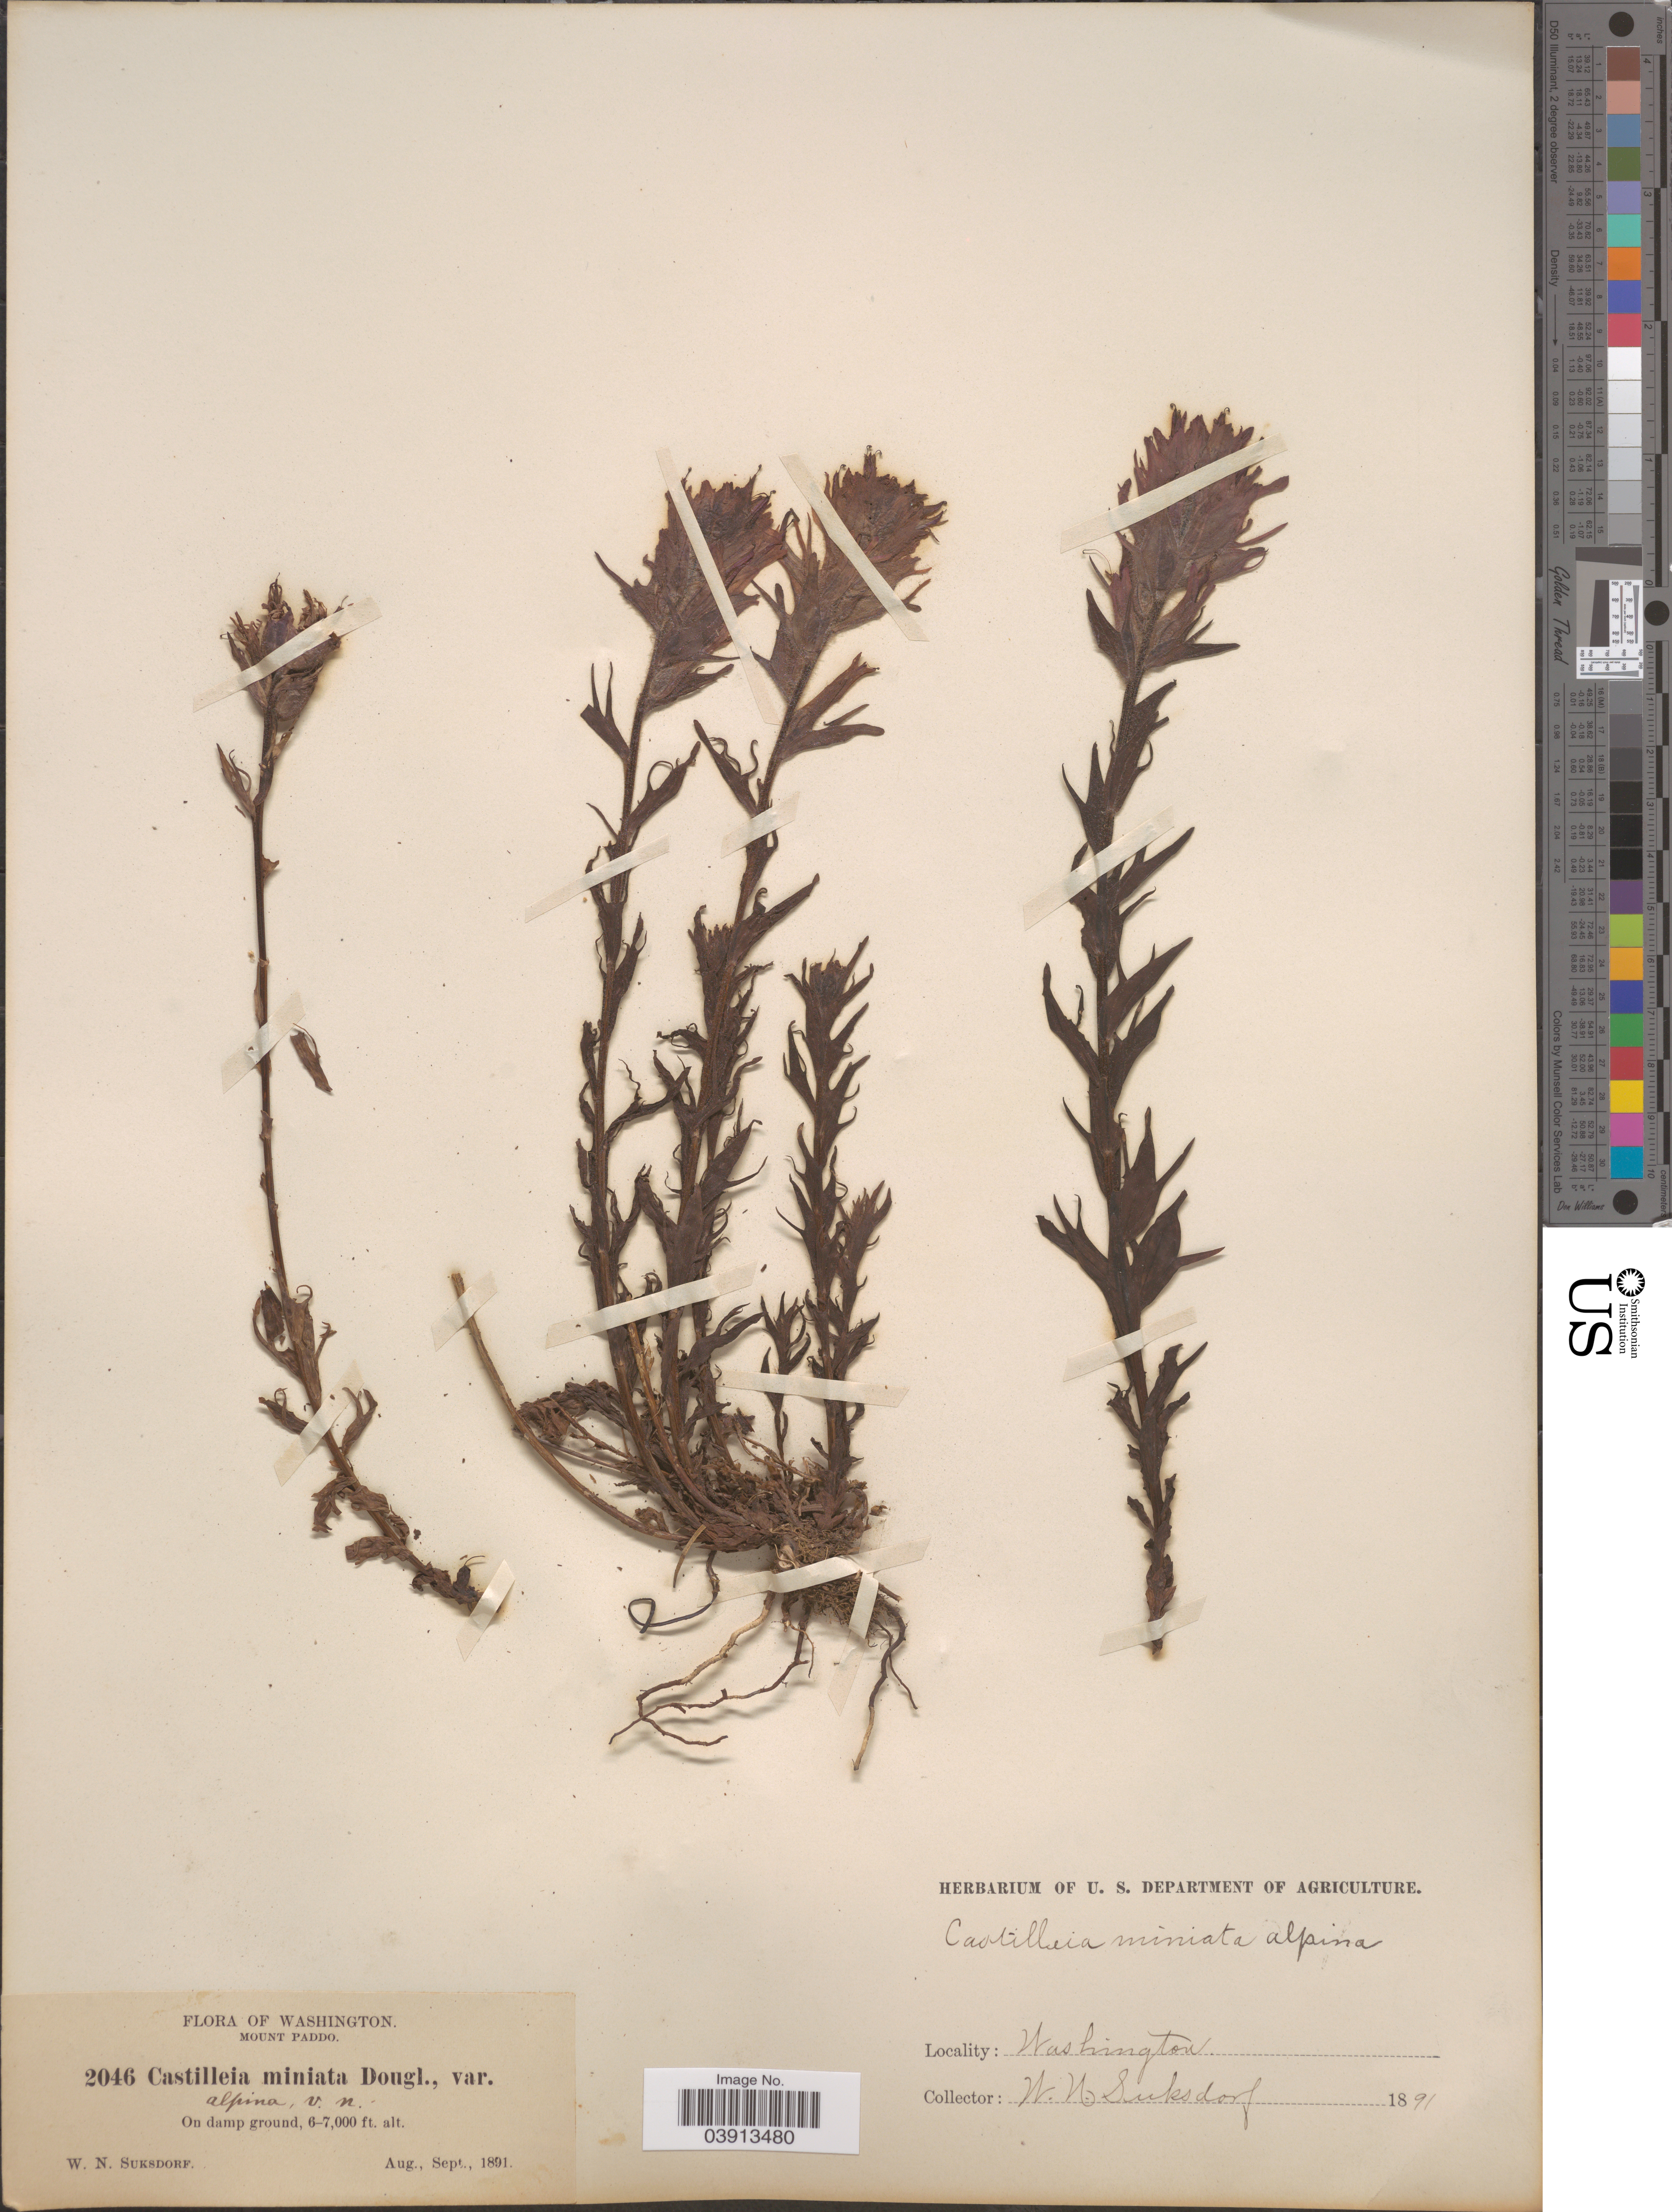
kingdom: Plantae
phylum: Tracheophyta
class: Magnoliopsida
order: Lamiales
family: Orobanchaceae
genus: Castilleja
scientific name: Castilleja parviflora var. oreopola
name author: (Greenm.) Ownbey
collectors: W. N. Suksdorf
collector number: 2046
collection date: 1891-08/1891-09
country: United States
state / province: Washington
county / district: Skamania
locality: Mount Paddo.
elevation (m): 1829